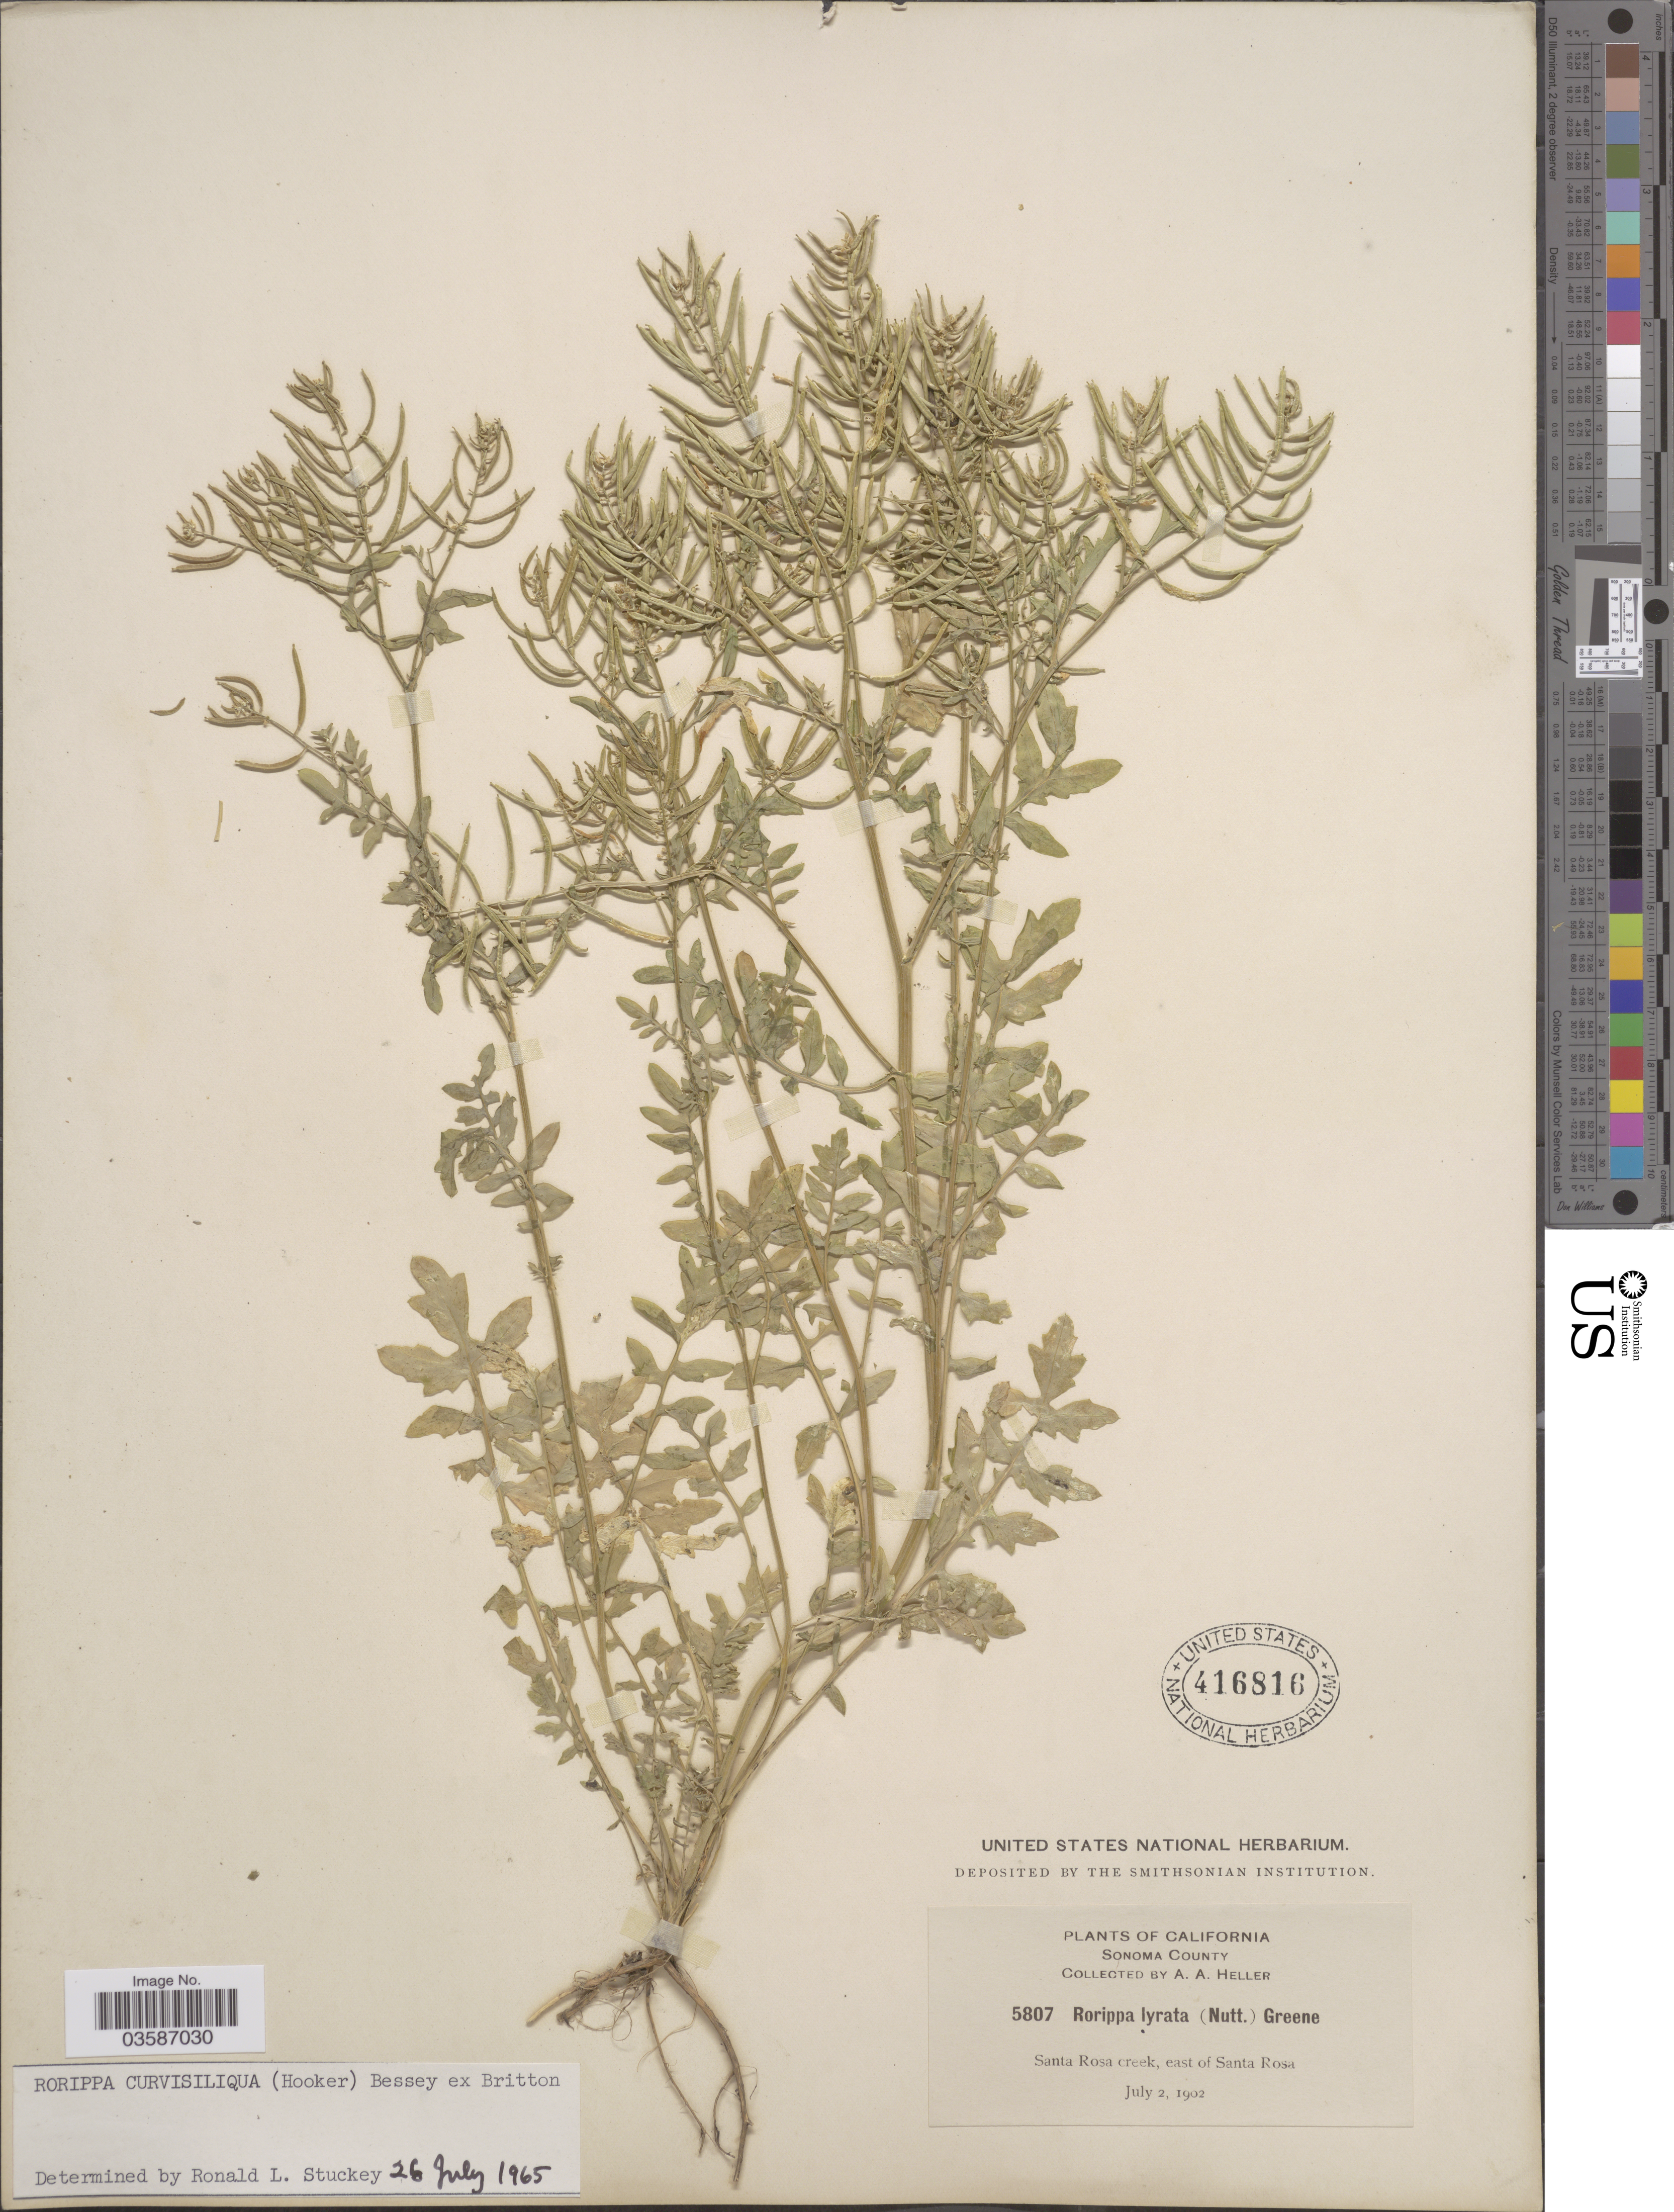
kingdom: Plantae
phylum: Tracheophyta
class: Magnoliopsida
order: Brassicales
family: Brassicaceae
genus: Rorippa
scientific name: Rorippa curvisiliqua var. curvisiliqua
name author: (Hook.) Bessey ex Britton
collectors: A. A. Heller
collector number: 5807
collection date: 1902-07-02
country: United States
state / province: California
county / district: Sonoma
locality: Sonoma County. Santa Rosa creek, east of Santa Rosa.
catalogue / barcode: US 416816